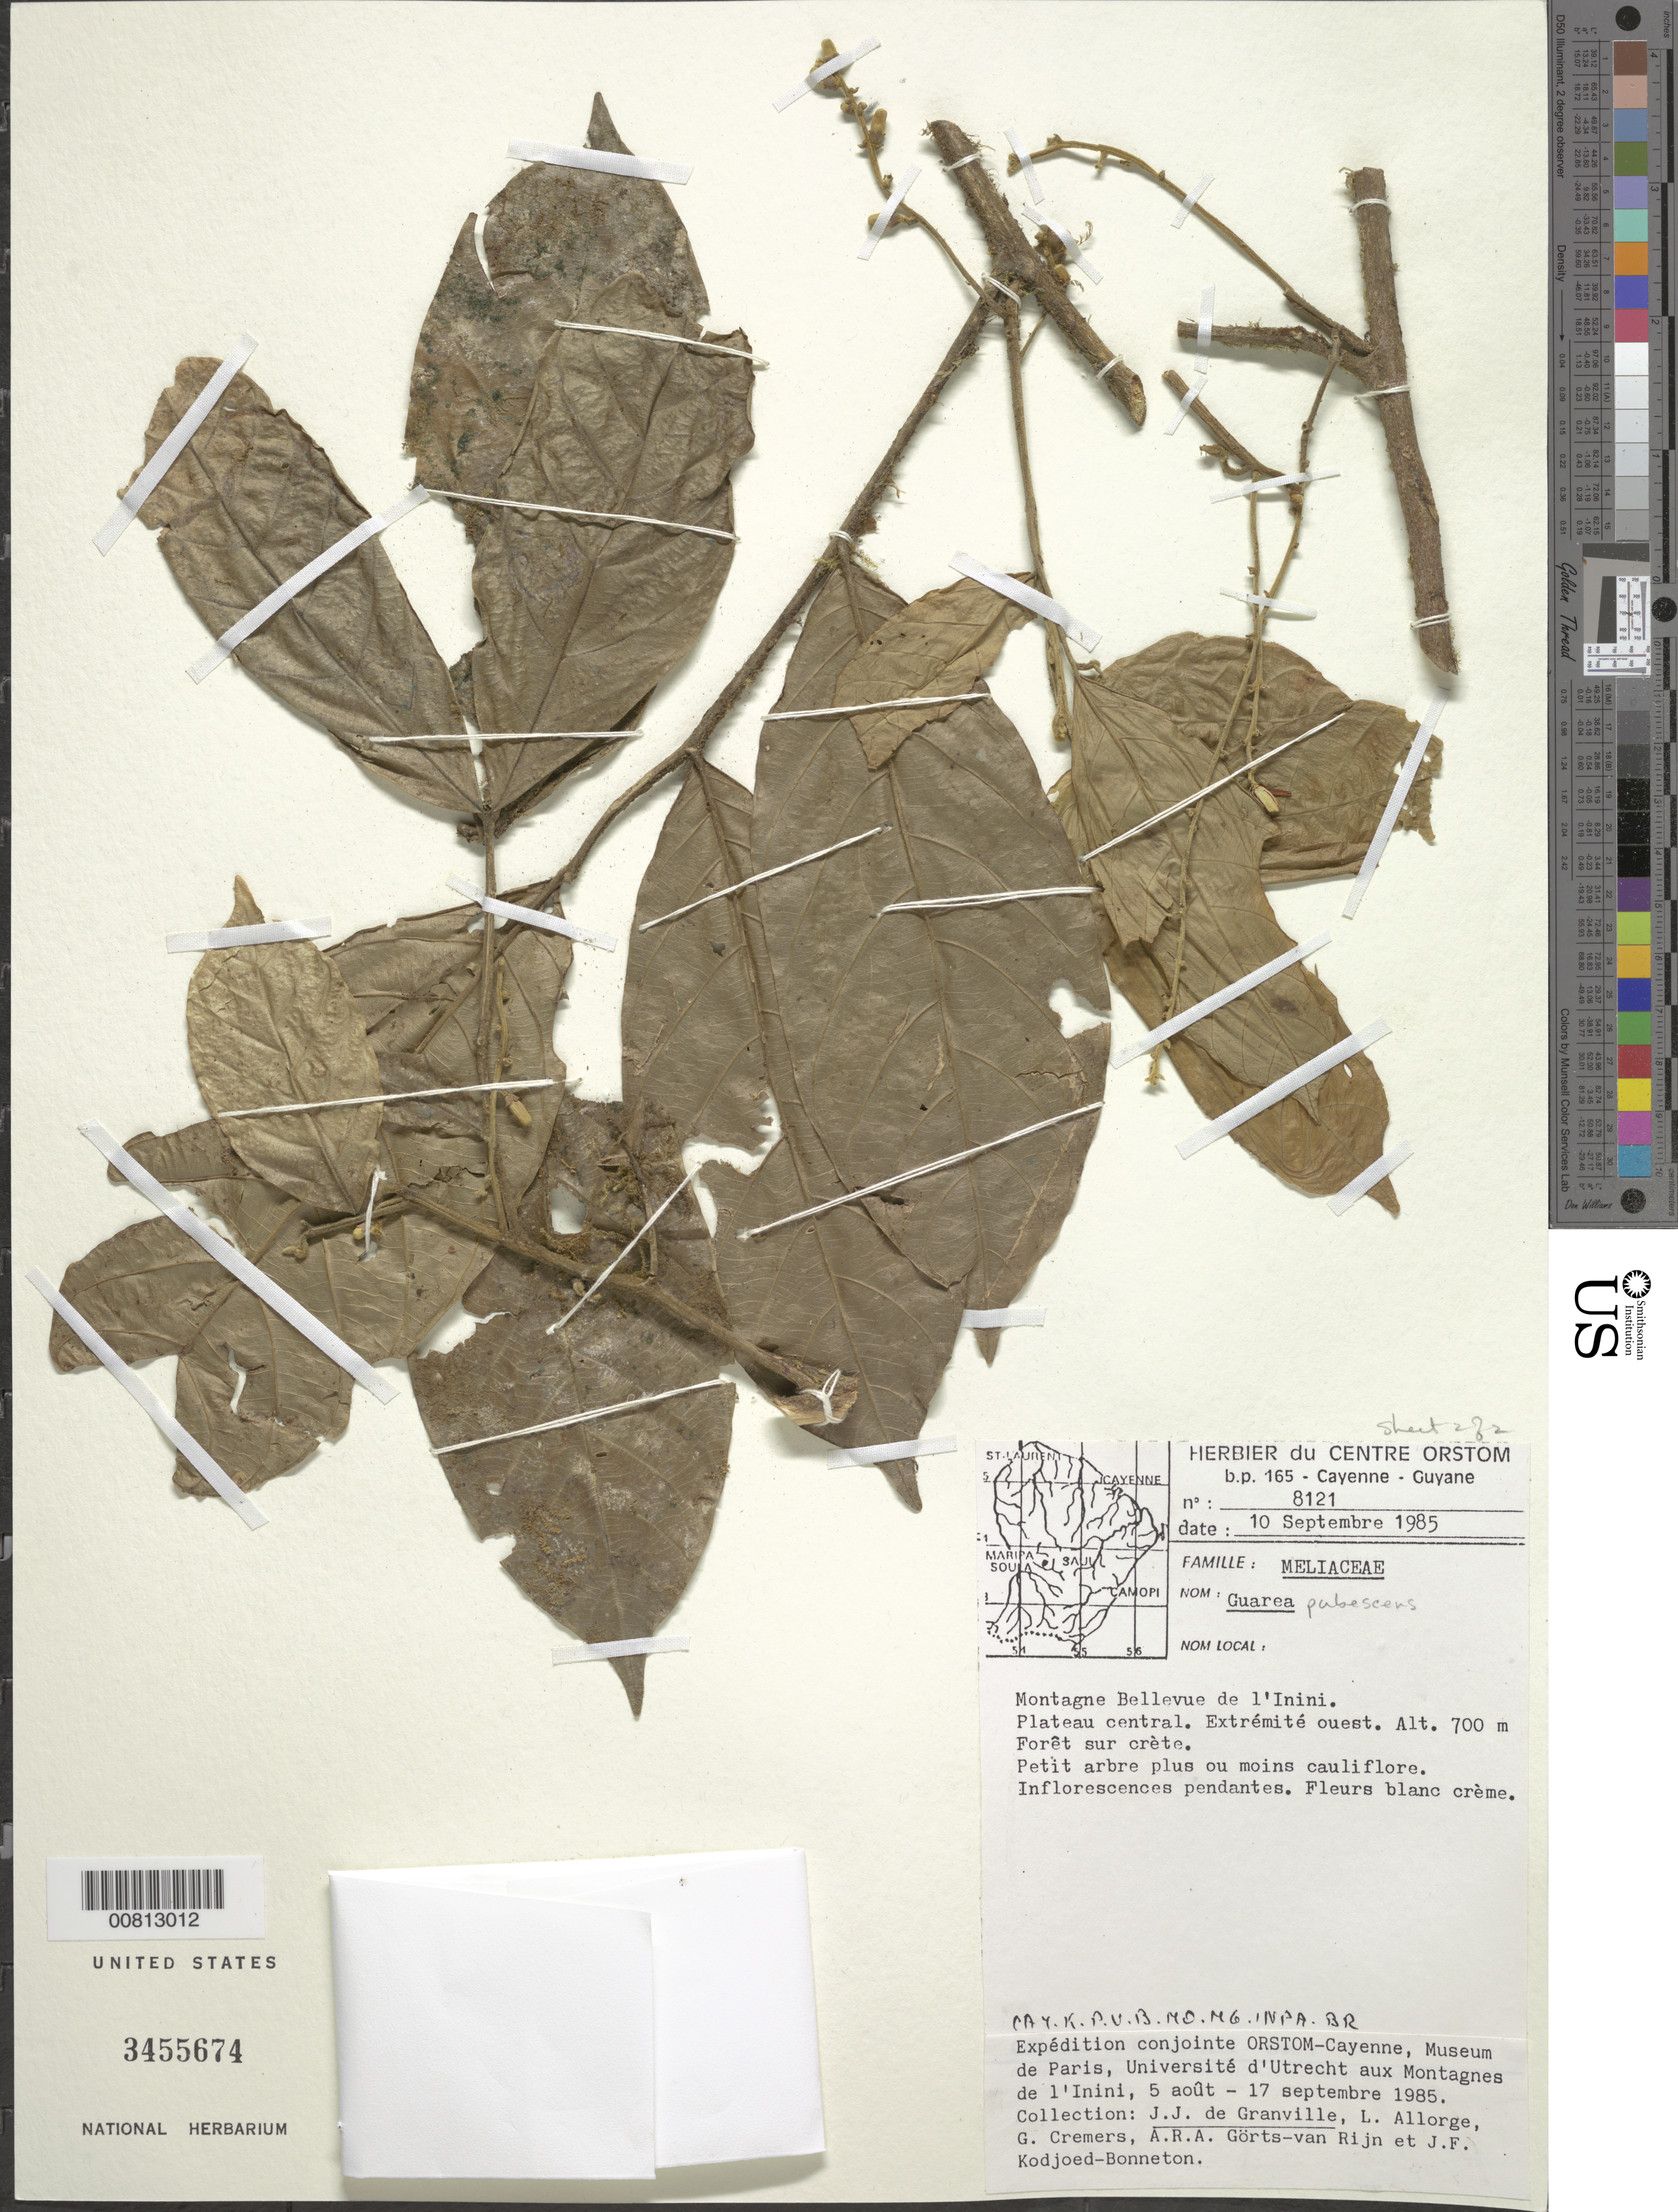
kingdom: Plantae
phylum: Tracheophyta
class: Magnoliopsida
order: Sapindales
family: Meliaceae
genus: Guarea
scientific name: Guarea pubescens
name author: (Rich.) A. Juss.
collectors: J.-J. de Granville, L. Allorge, G. Cremers, A. .R. A. Görts-van Rijn & J. Kodjoed-Bonneton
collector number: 8121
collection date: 1985-09-10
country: French Guiana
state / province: Inini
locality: Montagne Bellevue de l'Inini. Plateau central. Extrémité ouest.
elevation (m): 700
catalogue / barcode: US 3455674